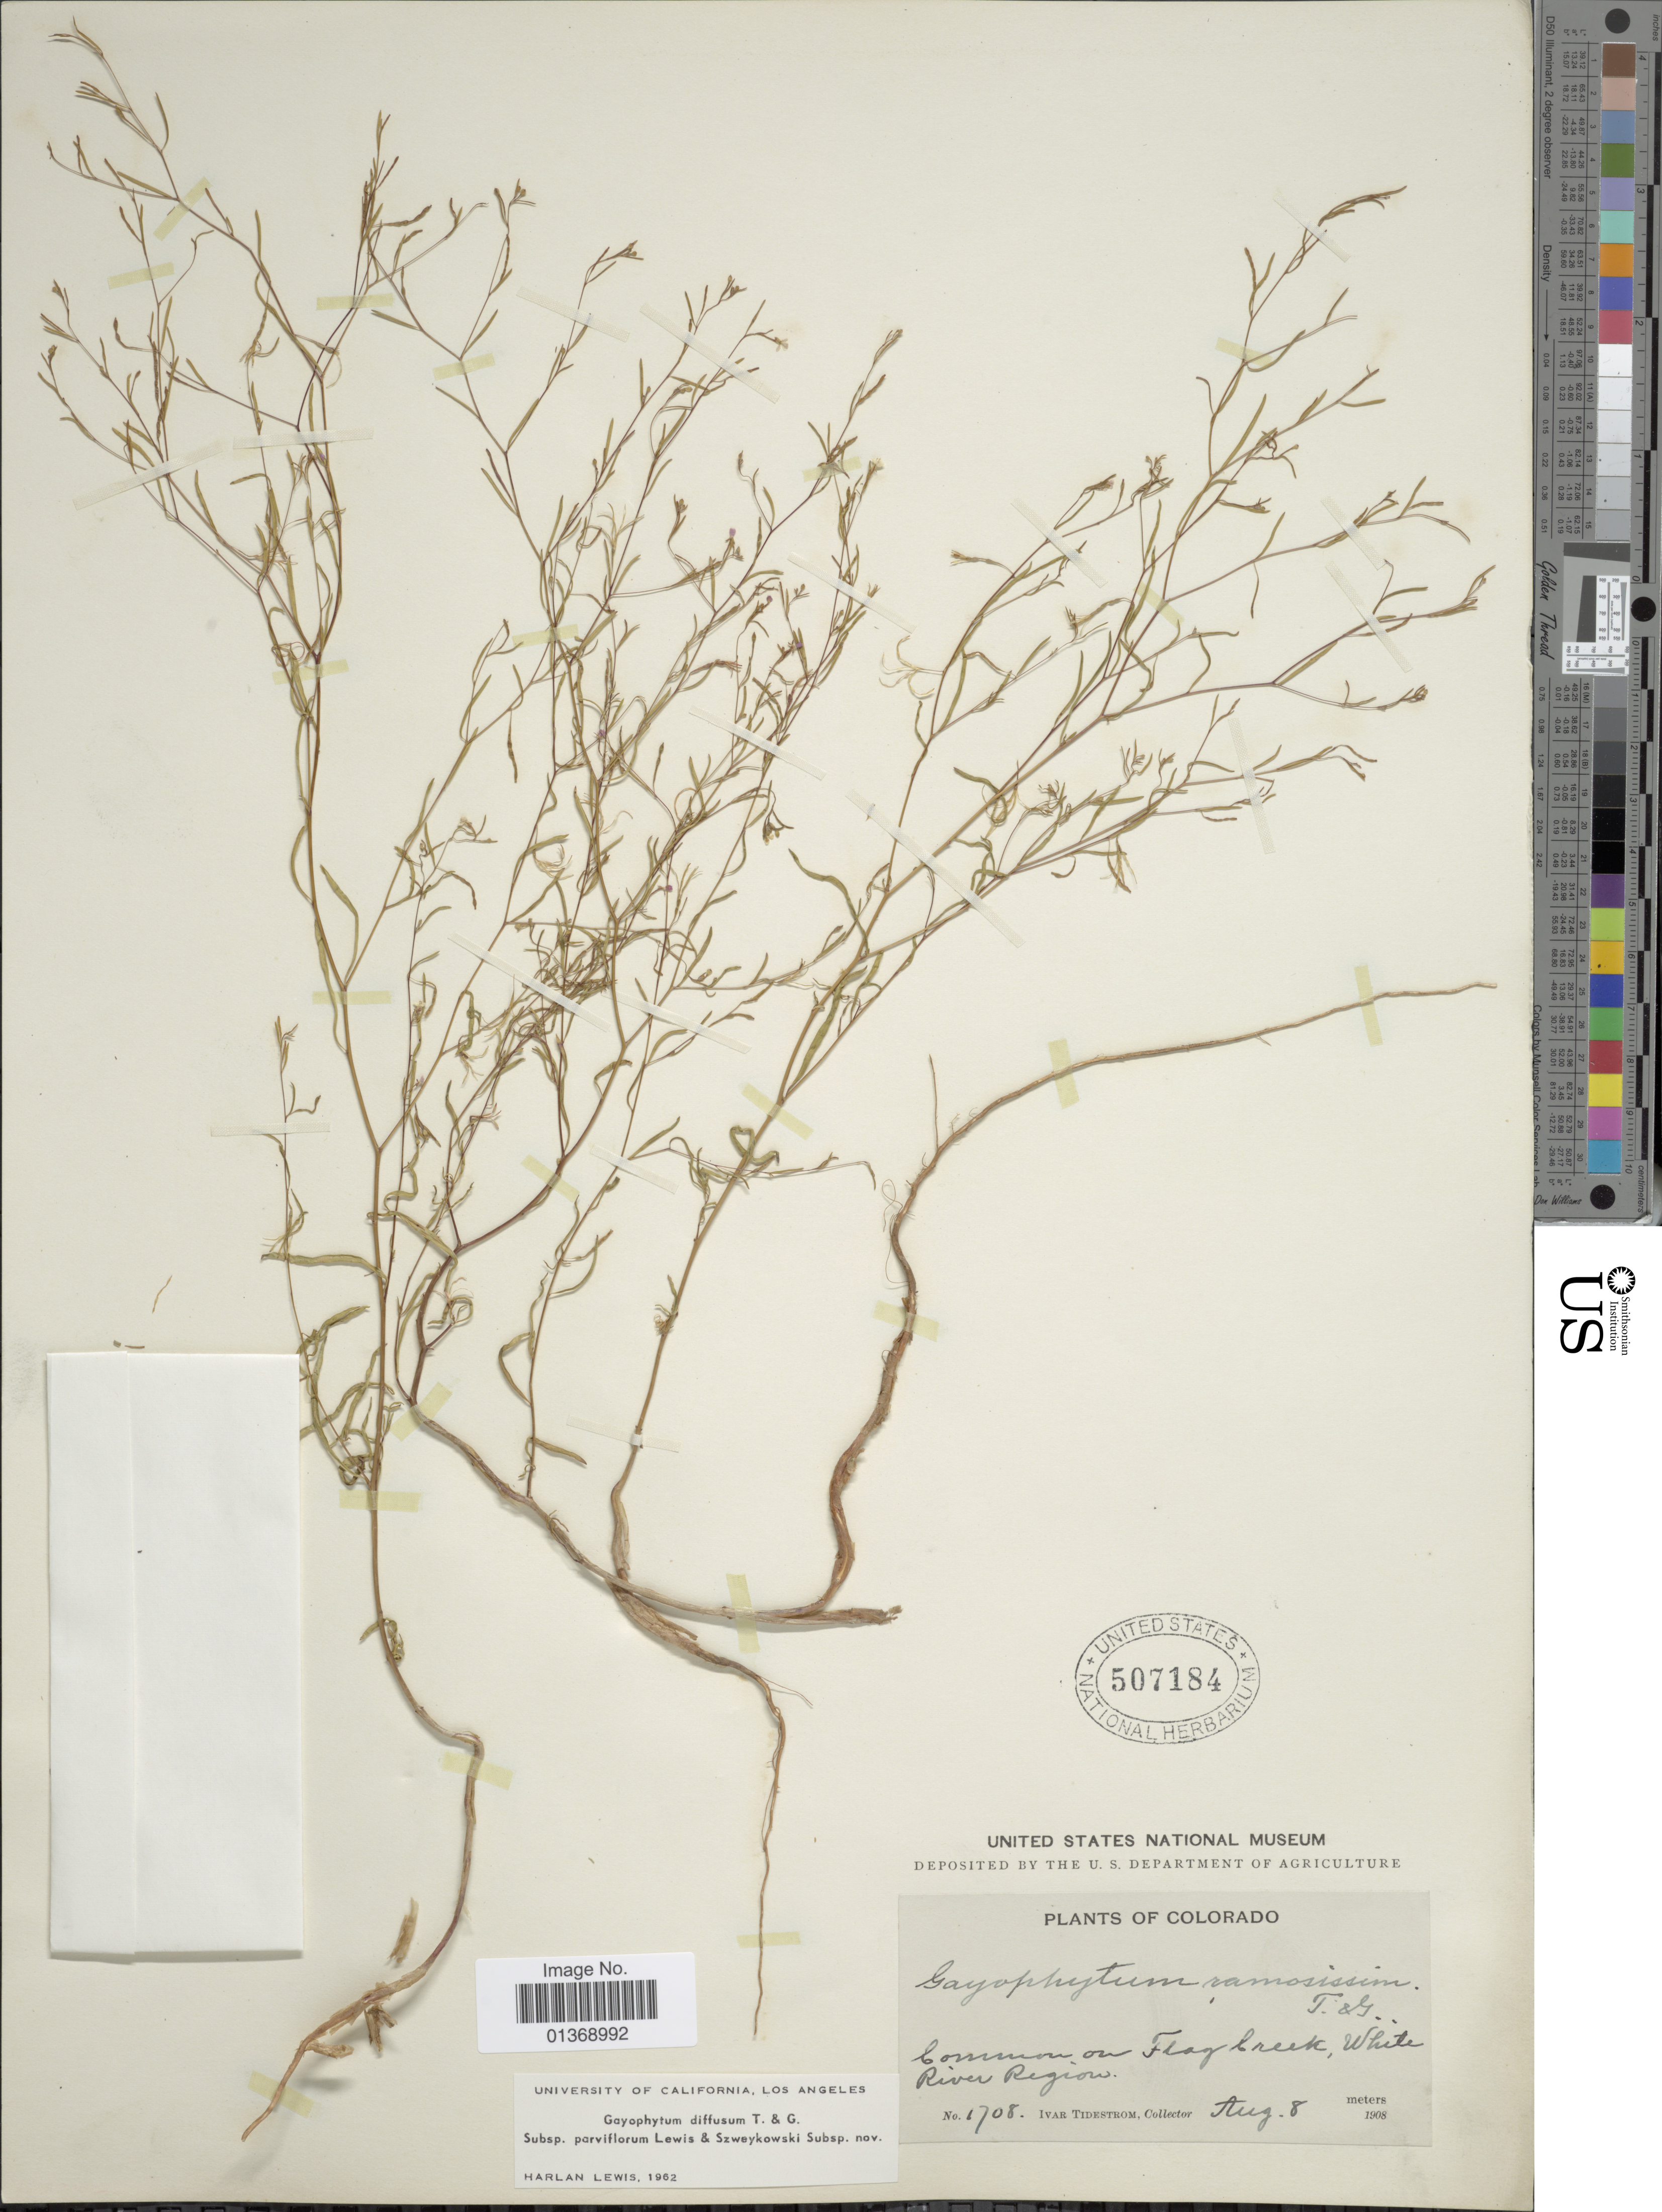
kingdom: Plantae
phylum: Tracheophyta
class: Magnoliopsida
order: Myrtales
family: Onagraceae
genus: Gayophytum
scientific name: Gayophytum diffusum subsp. parviflorum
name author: F. H. Lewis & Szweyk.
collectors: I. F. Tidestrom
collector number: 1708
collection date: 1908-08-08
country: United States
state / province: Colorado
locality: Common on Flag Creek, White River Region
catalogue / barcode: US 507184